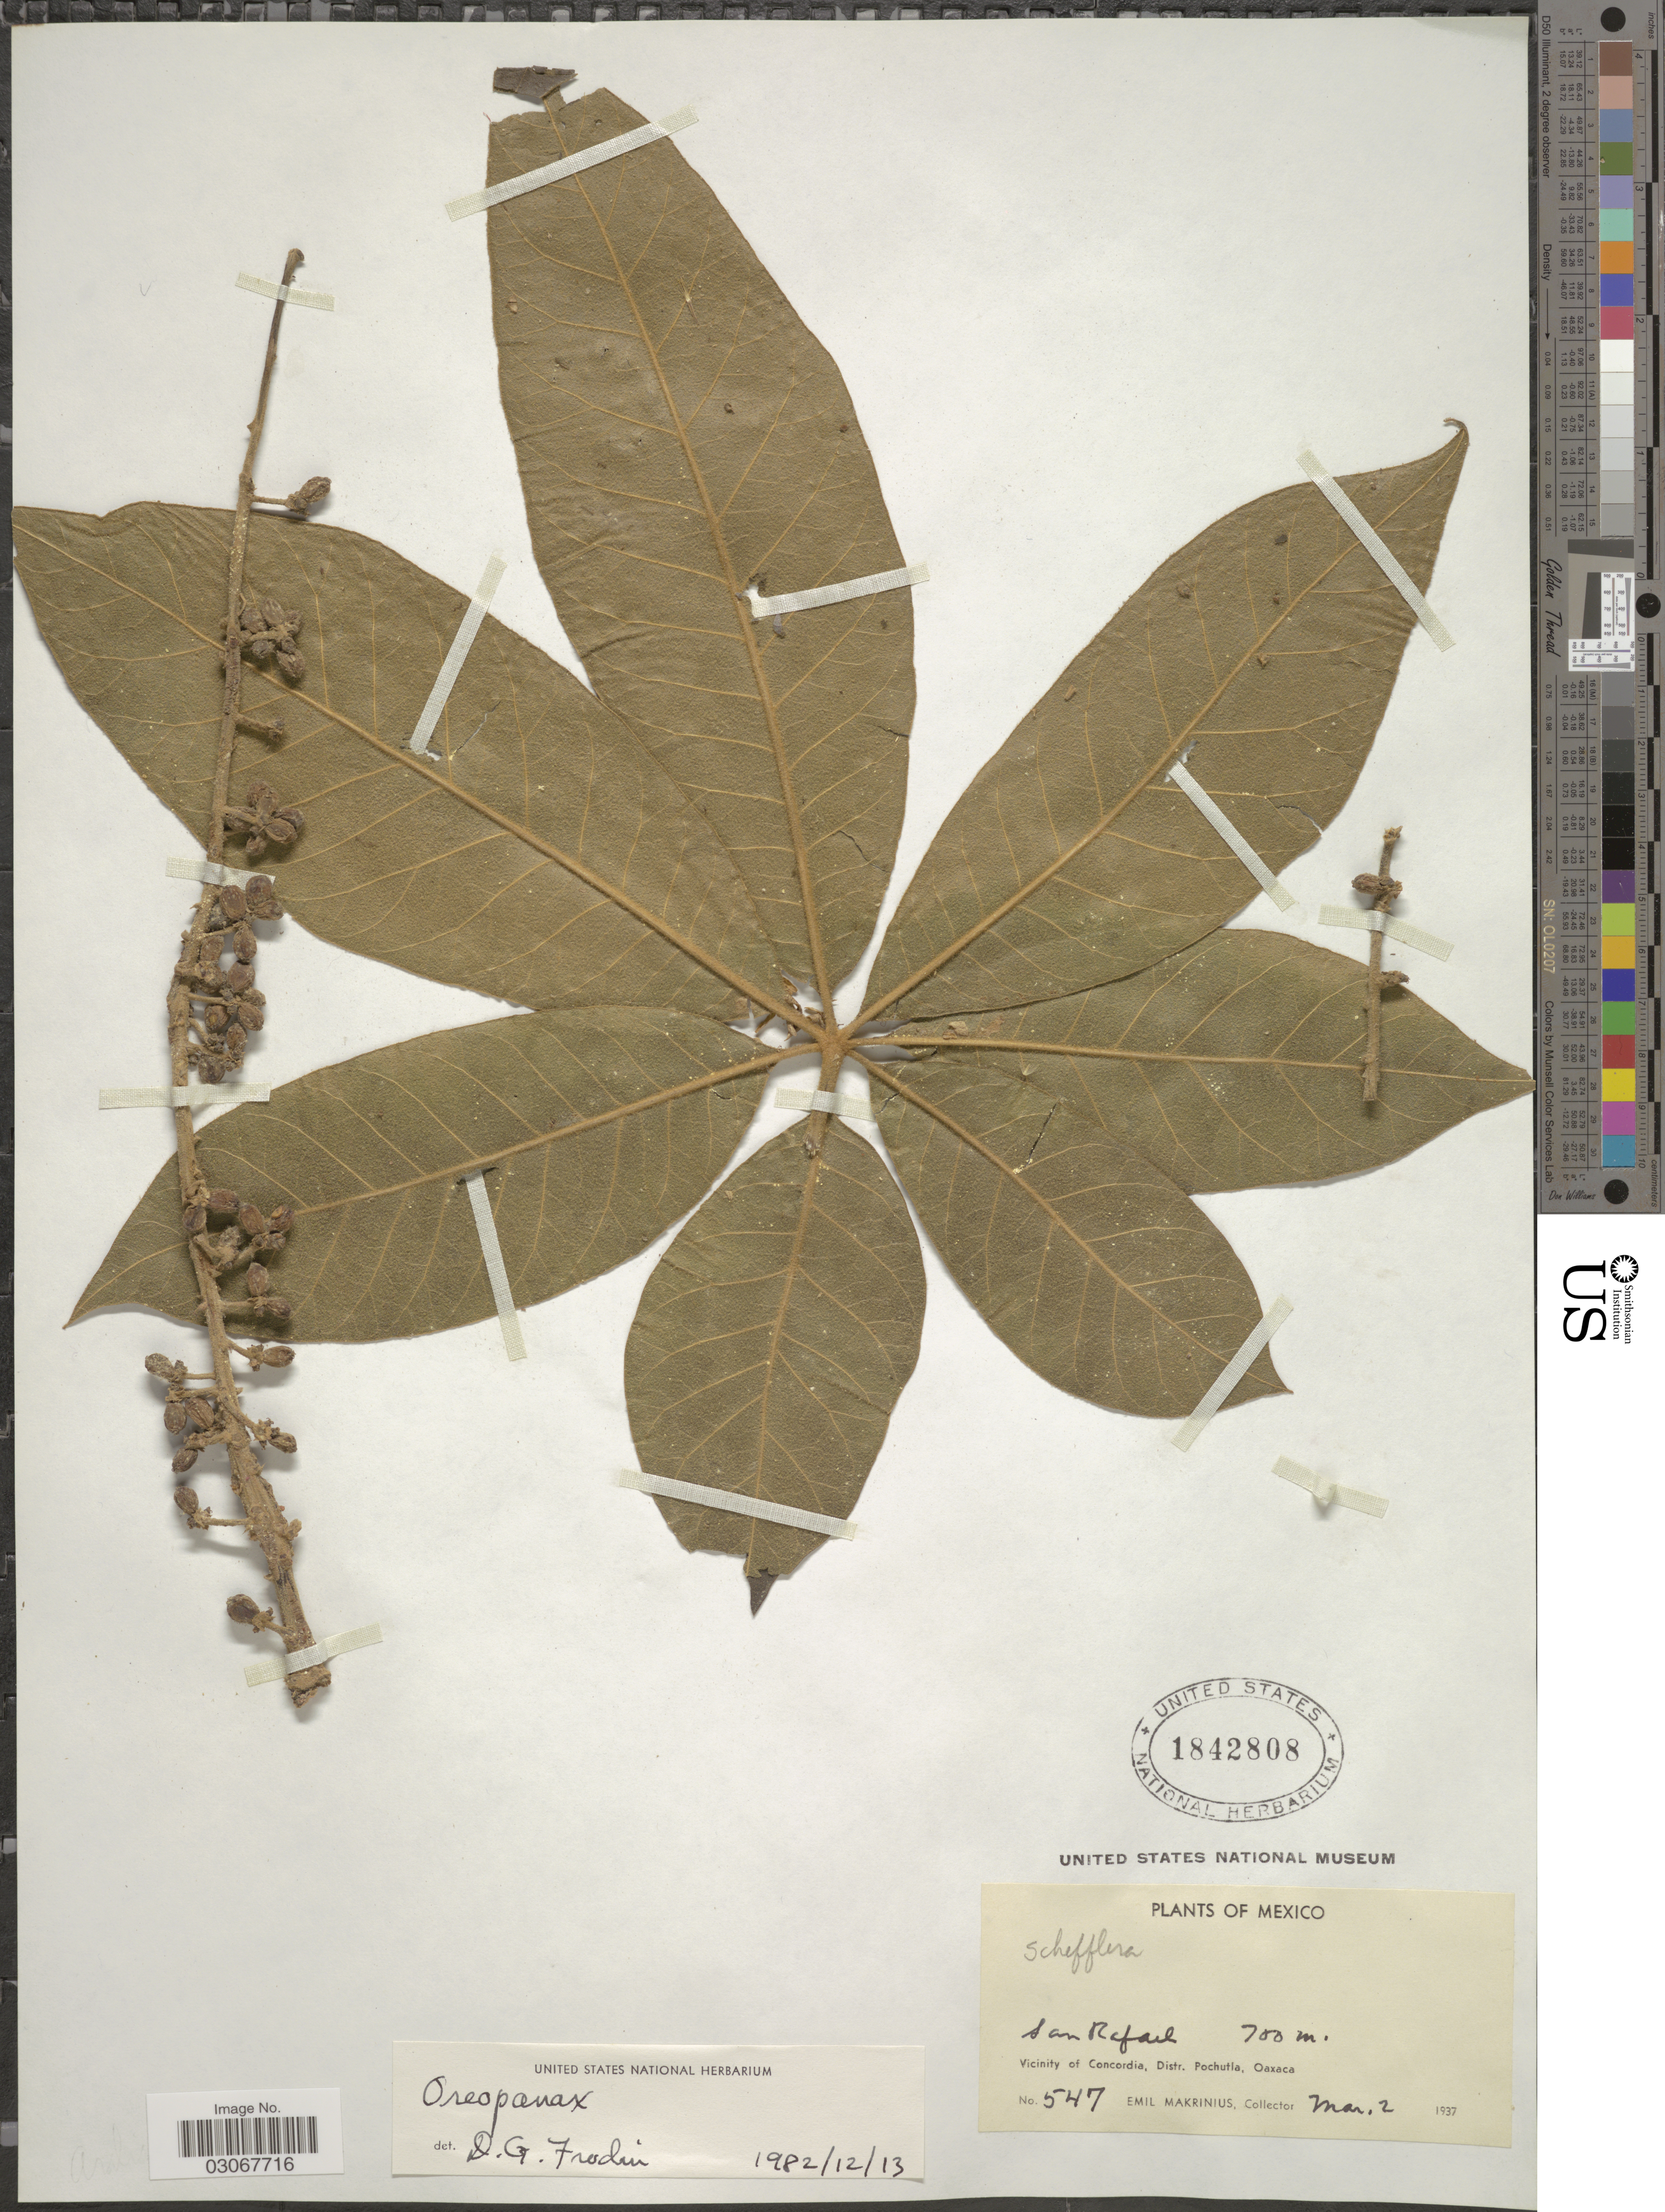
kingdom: Plantae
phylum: Tracheophyta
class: Magnoliopsida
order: Apiales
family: Araliaceae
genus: Oreopanax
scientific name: Oreopanax sp.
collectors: E. Makrinius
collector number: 547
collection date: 1937-03-02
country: Mexico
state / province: Oaxaca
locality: San Rafael. Vicinity of Concordia, Distr. Pochutla.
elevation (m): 700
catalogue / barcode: US 1842808